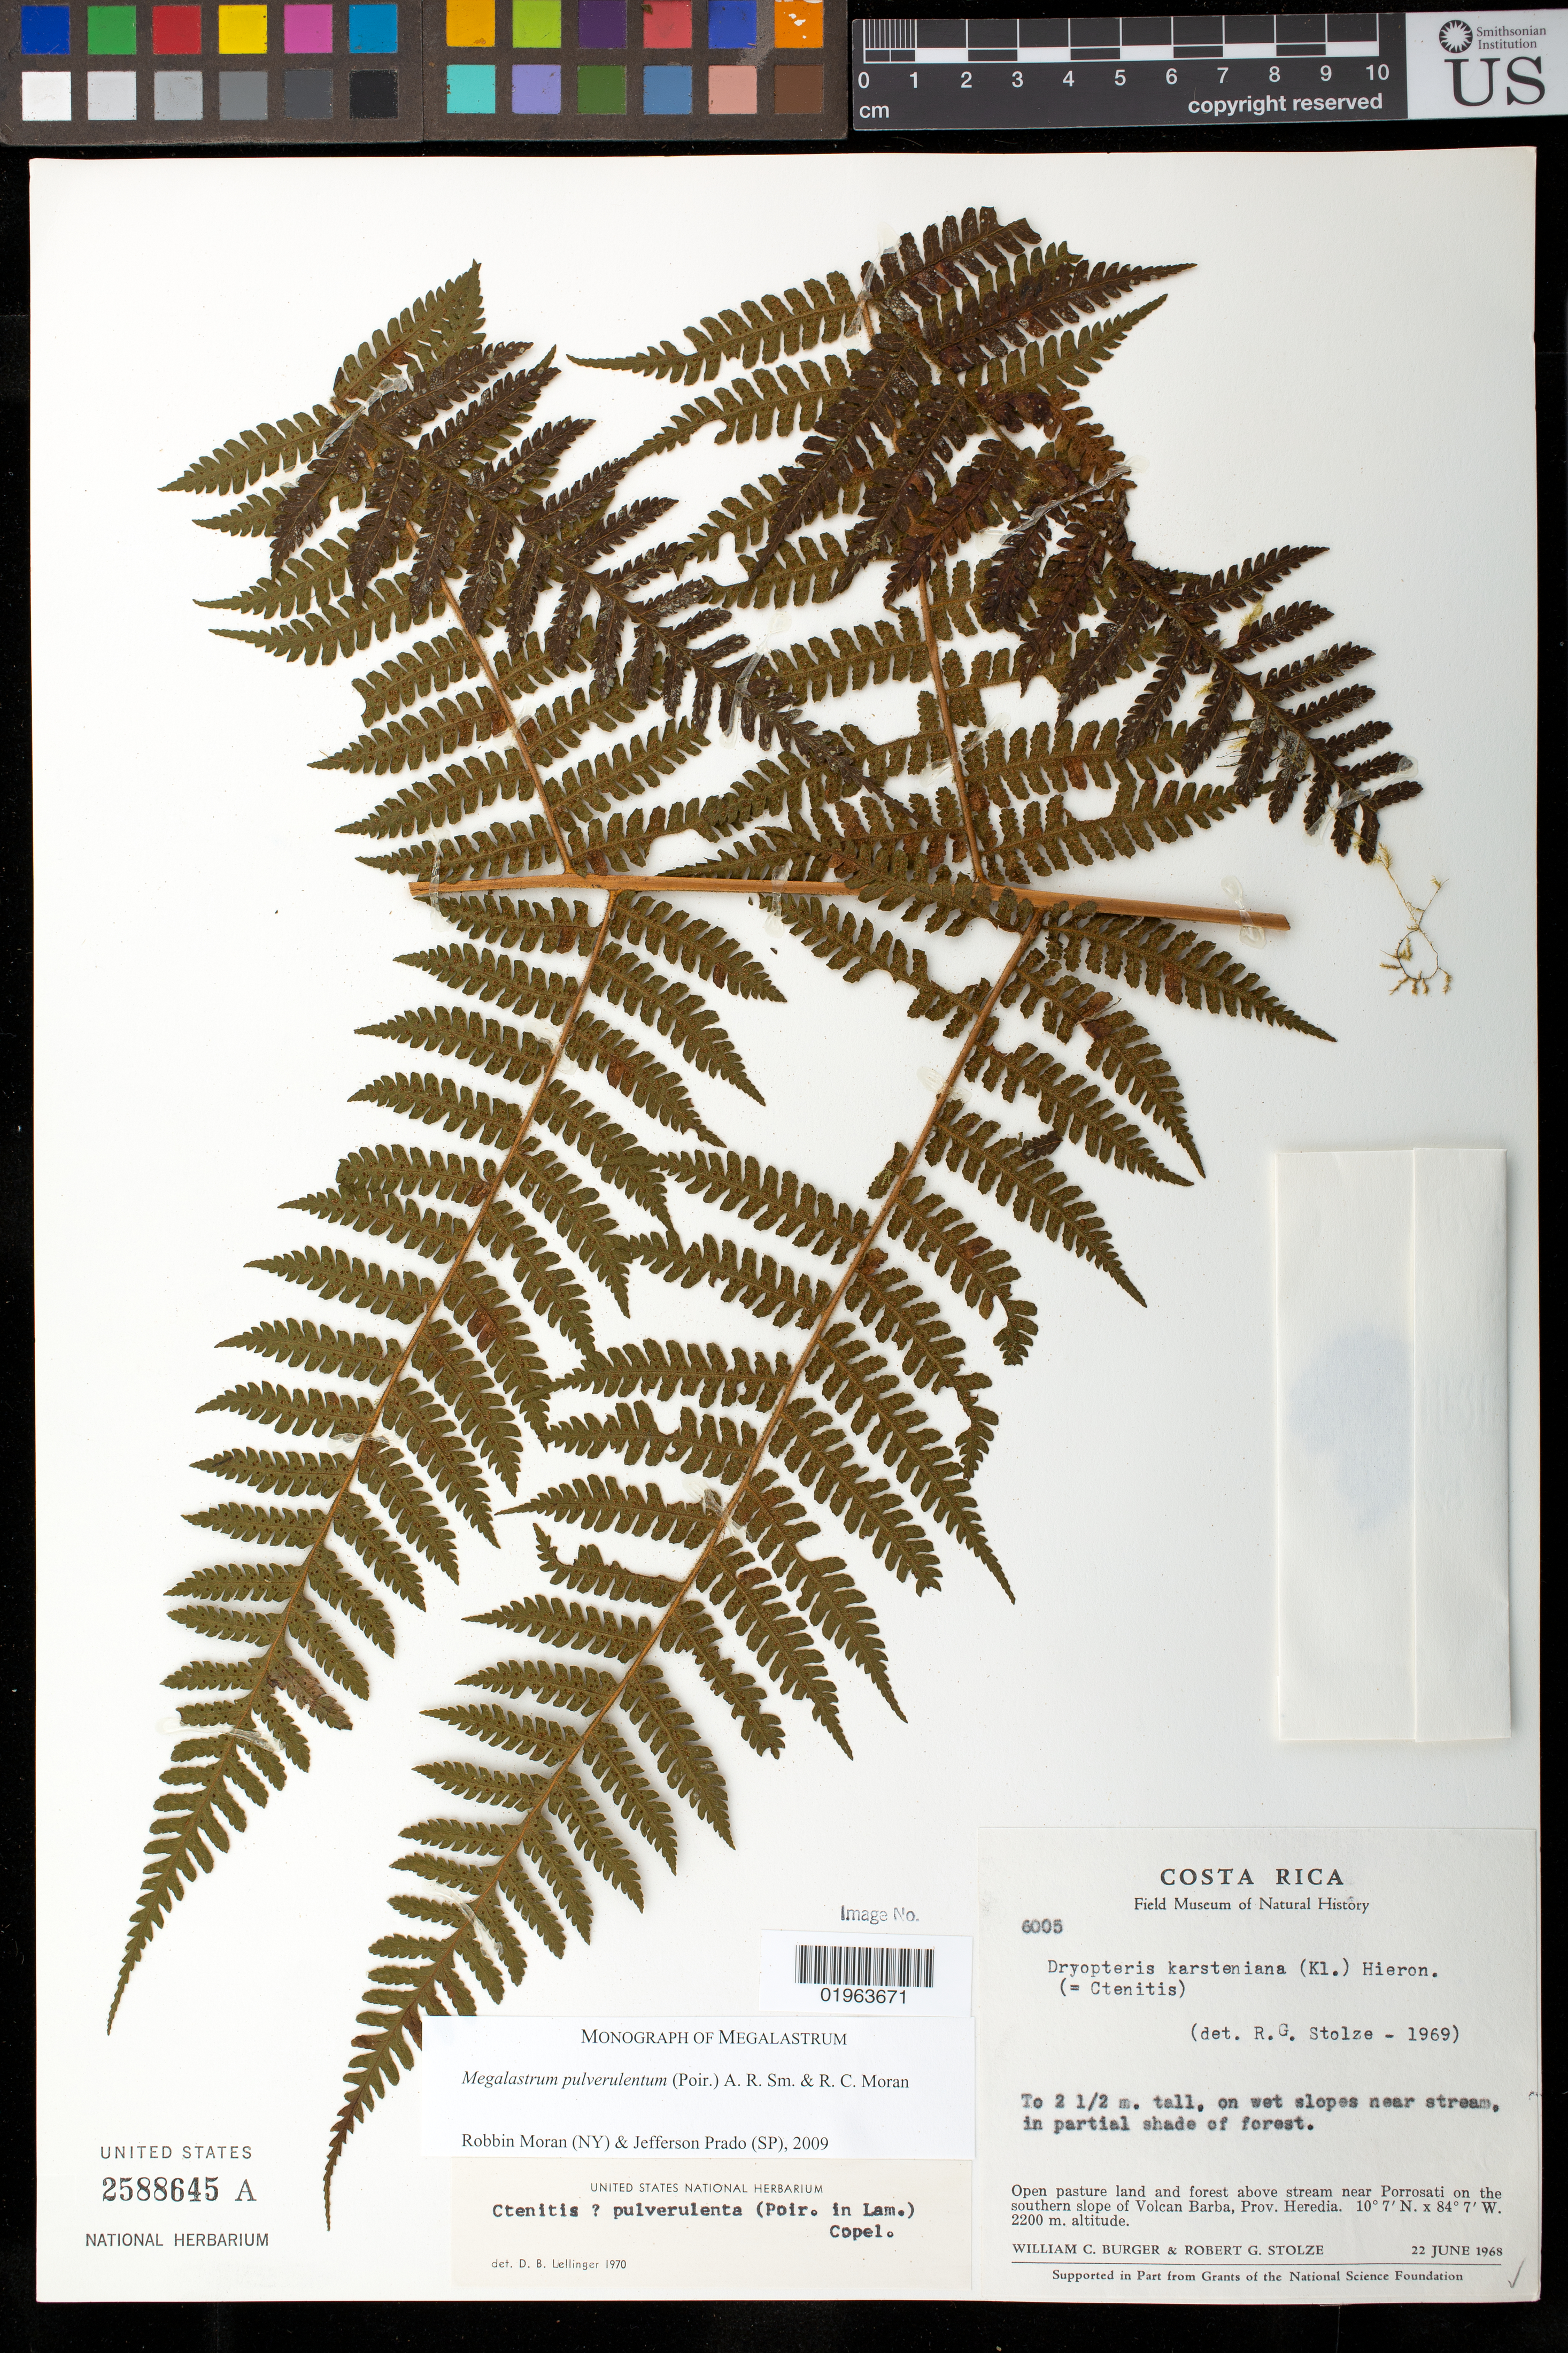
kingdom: Plantae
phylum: Tracheophyta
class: Polypodiopsida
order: Polypodiales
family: Dryopteridaceae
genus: Megalastrum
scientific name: Megalastrum pulverulentum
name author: (Poir.) A.R. Sm. & R.C. Moran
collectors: W. Burger & R. G. Stolze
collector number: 6005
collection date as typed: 22 Jun 1968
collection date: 1968-06-22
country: Costa Rica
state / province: Heredia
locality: Near Porrosati on the southern slope of Volcan Barba, Prov. Heredia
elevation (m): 2200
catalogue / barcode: US 2588645